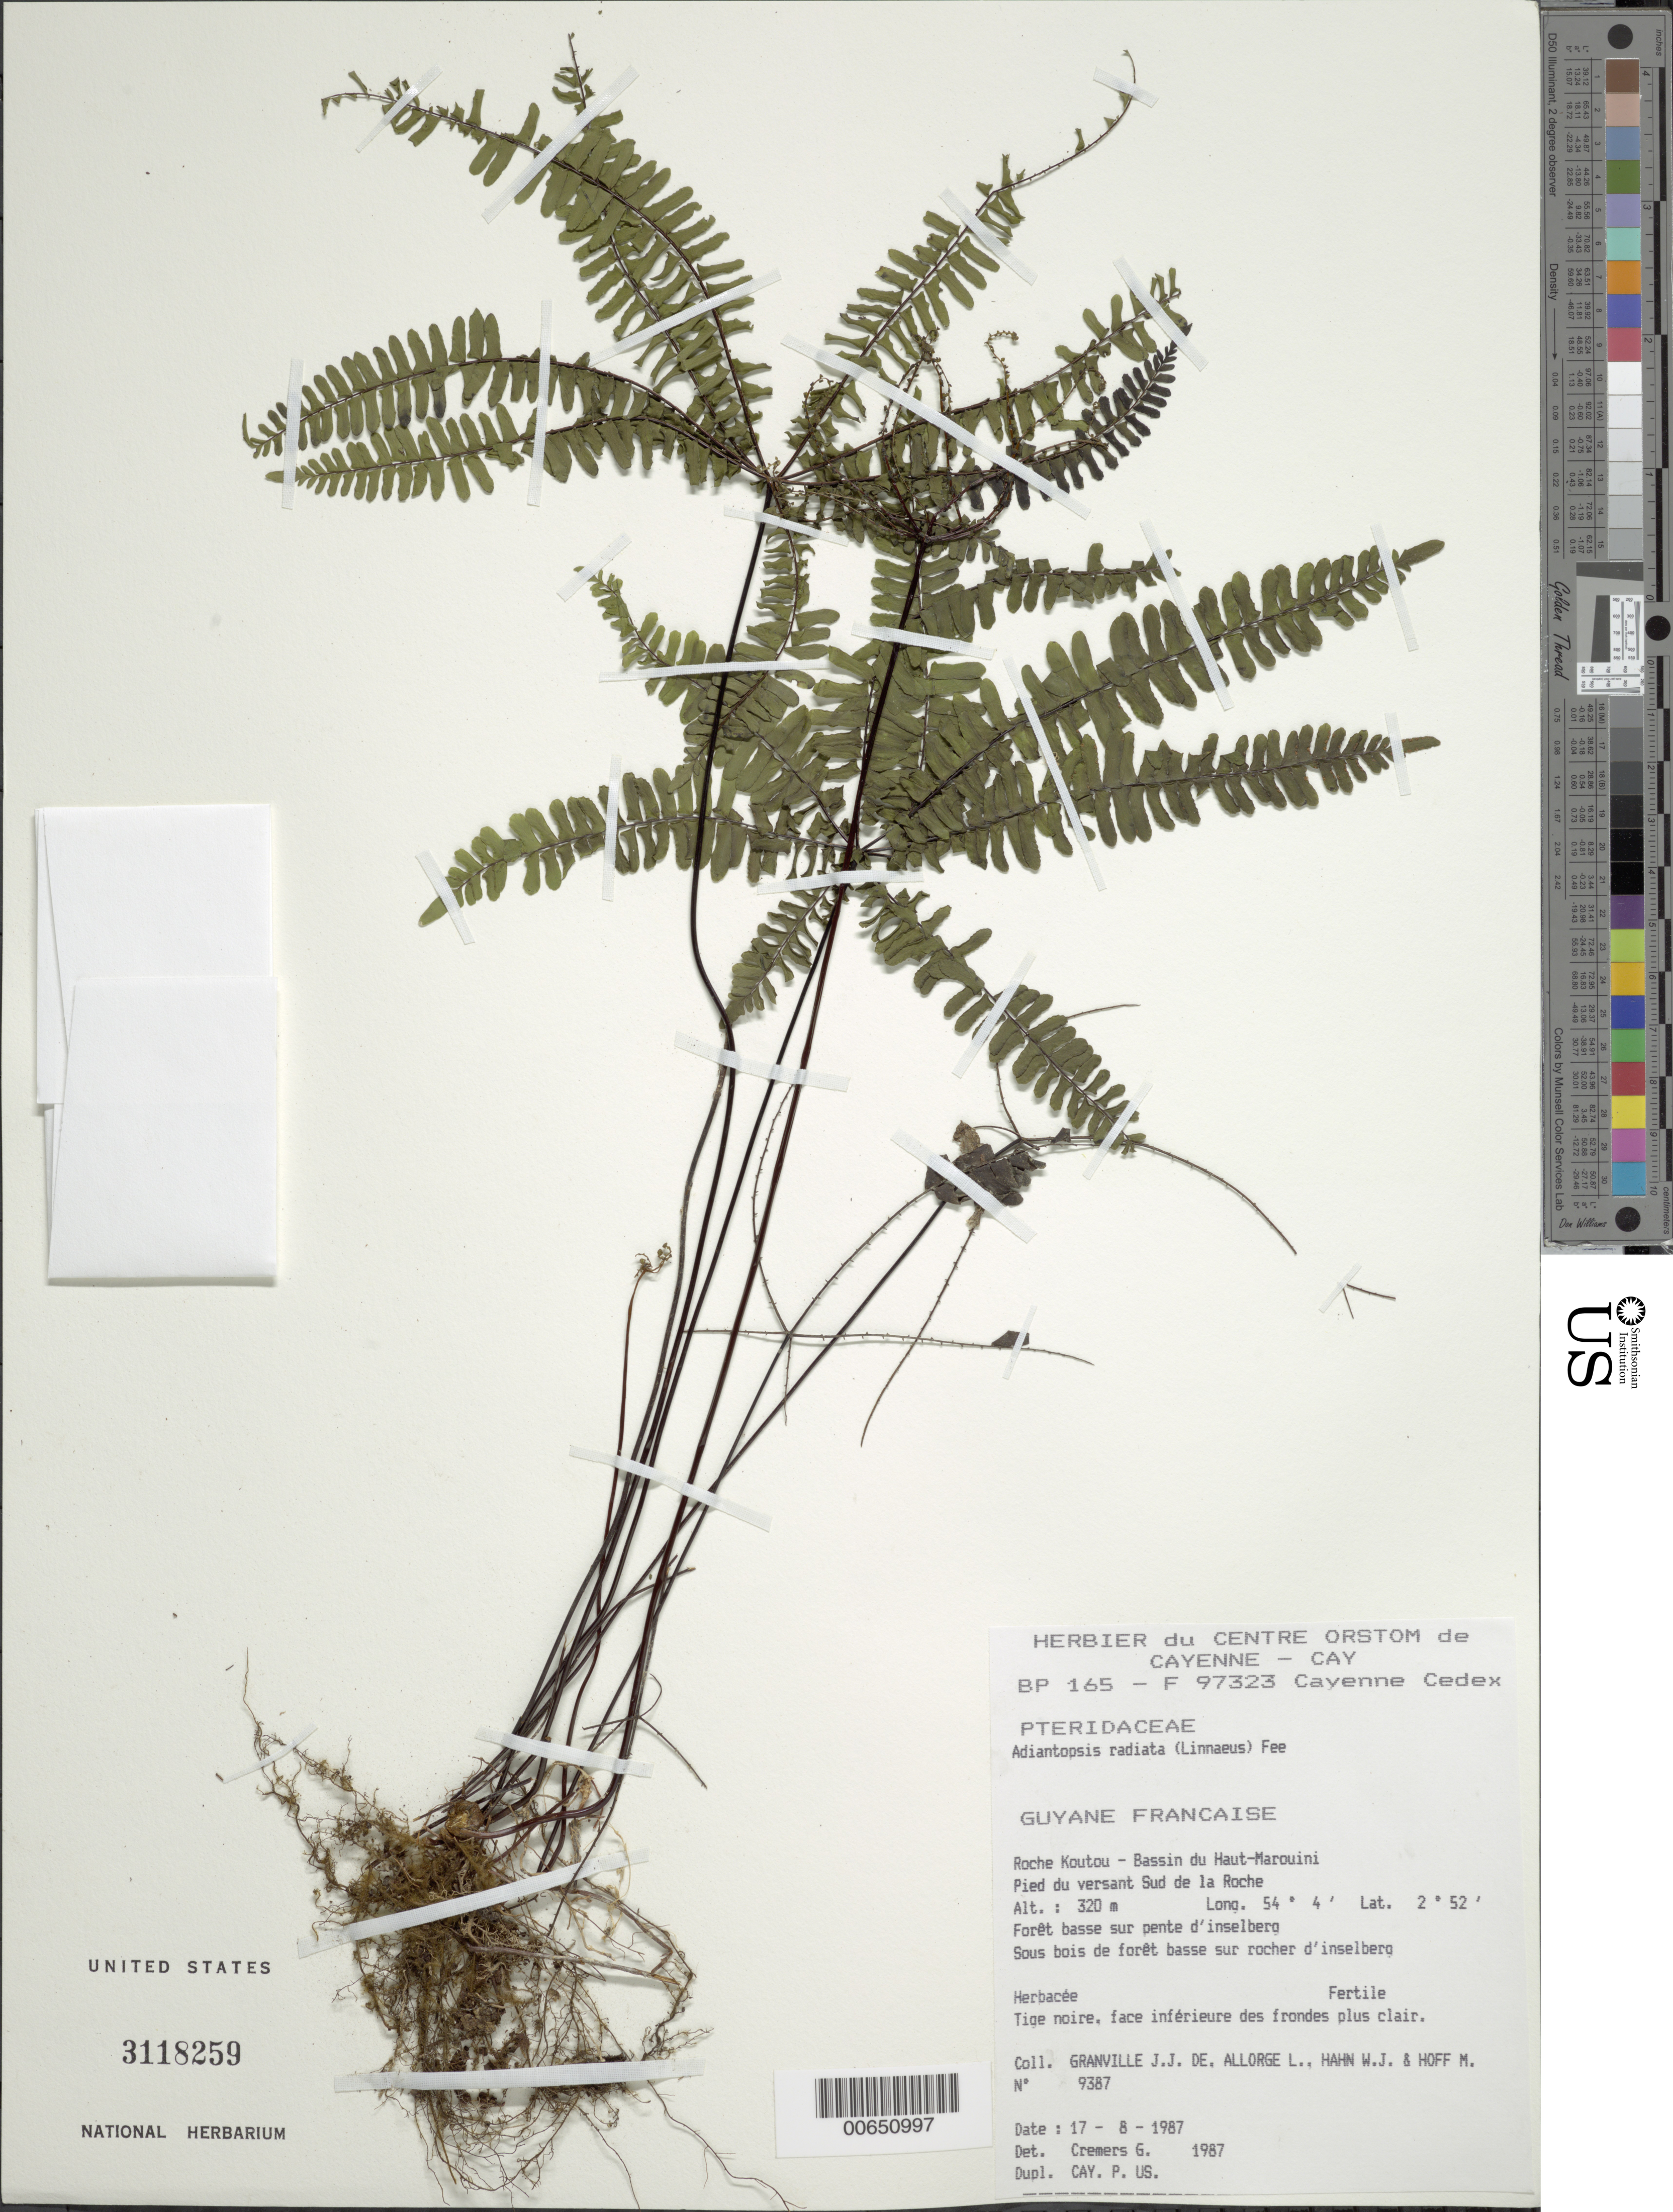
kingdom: Plantae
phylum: Tracheophyta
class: Polypodiopsida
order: Polypodiales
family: Pteridaceae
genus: Adiantopsis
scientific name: Adiantopsis radiata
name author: (L.) Fée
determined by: Cremers, Georges A.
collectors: J.-J. de Granville, L. Allorge, W. J. Hahn & M. Hoff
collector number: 9387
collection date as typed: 17-Aug-87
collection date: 1987-08-17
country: French Guiana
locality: Roche Koutou, Bassin du Haut-Marouini, Pied du versant Sud de la Roche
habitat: Forêt basse sur pente d'inselberg, sous bois de forêt basse sur rocher d'inselberg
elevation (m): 320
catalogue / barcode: US 3118259